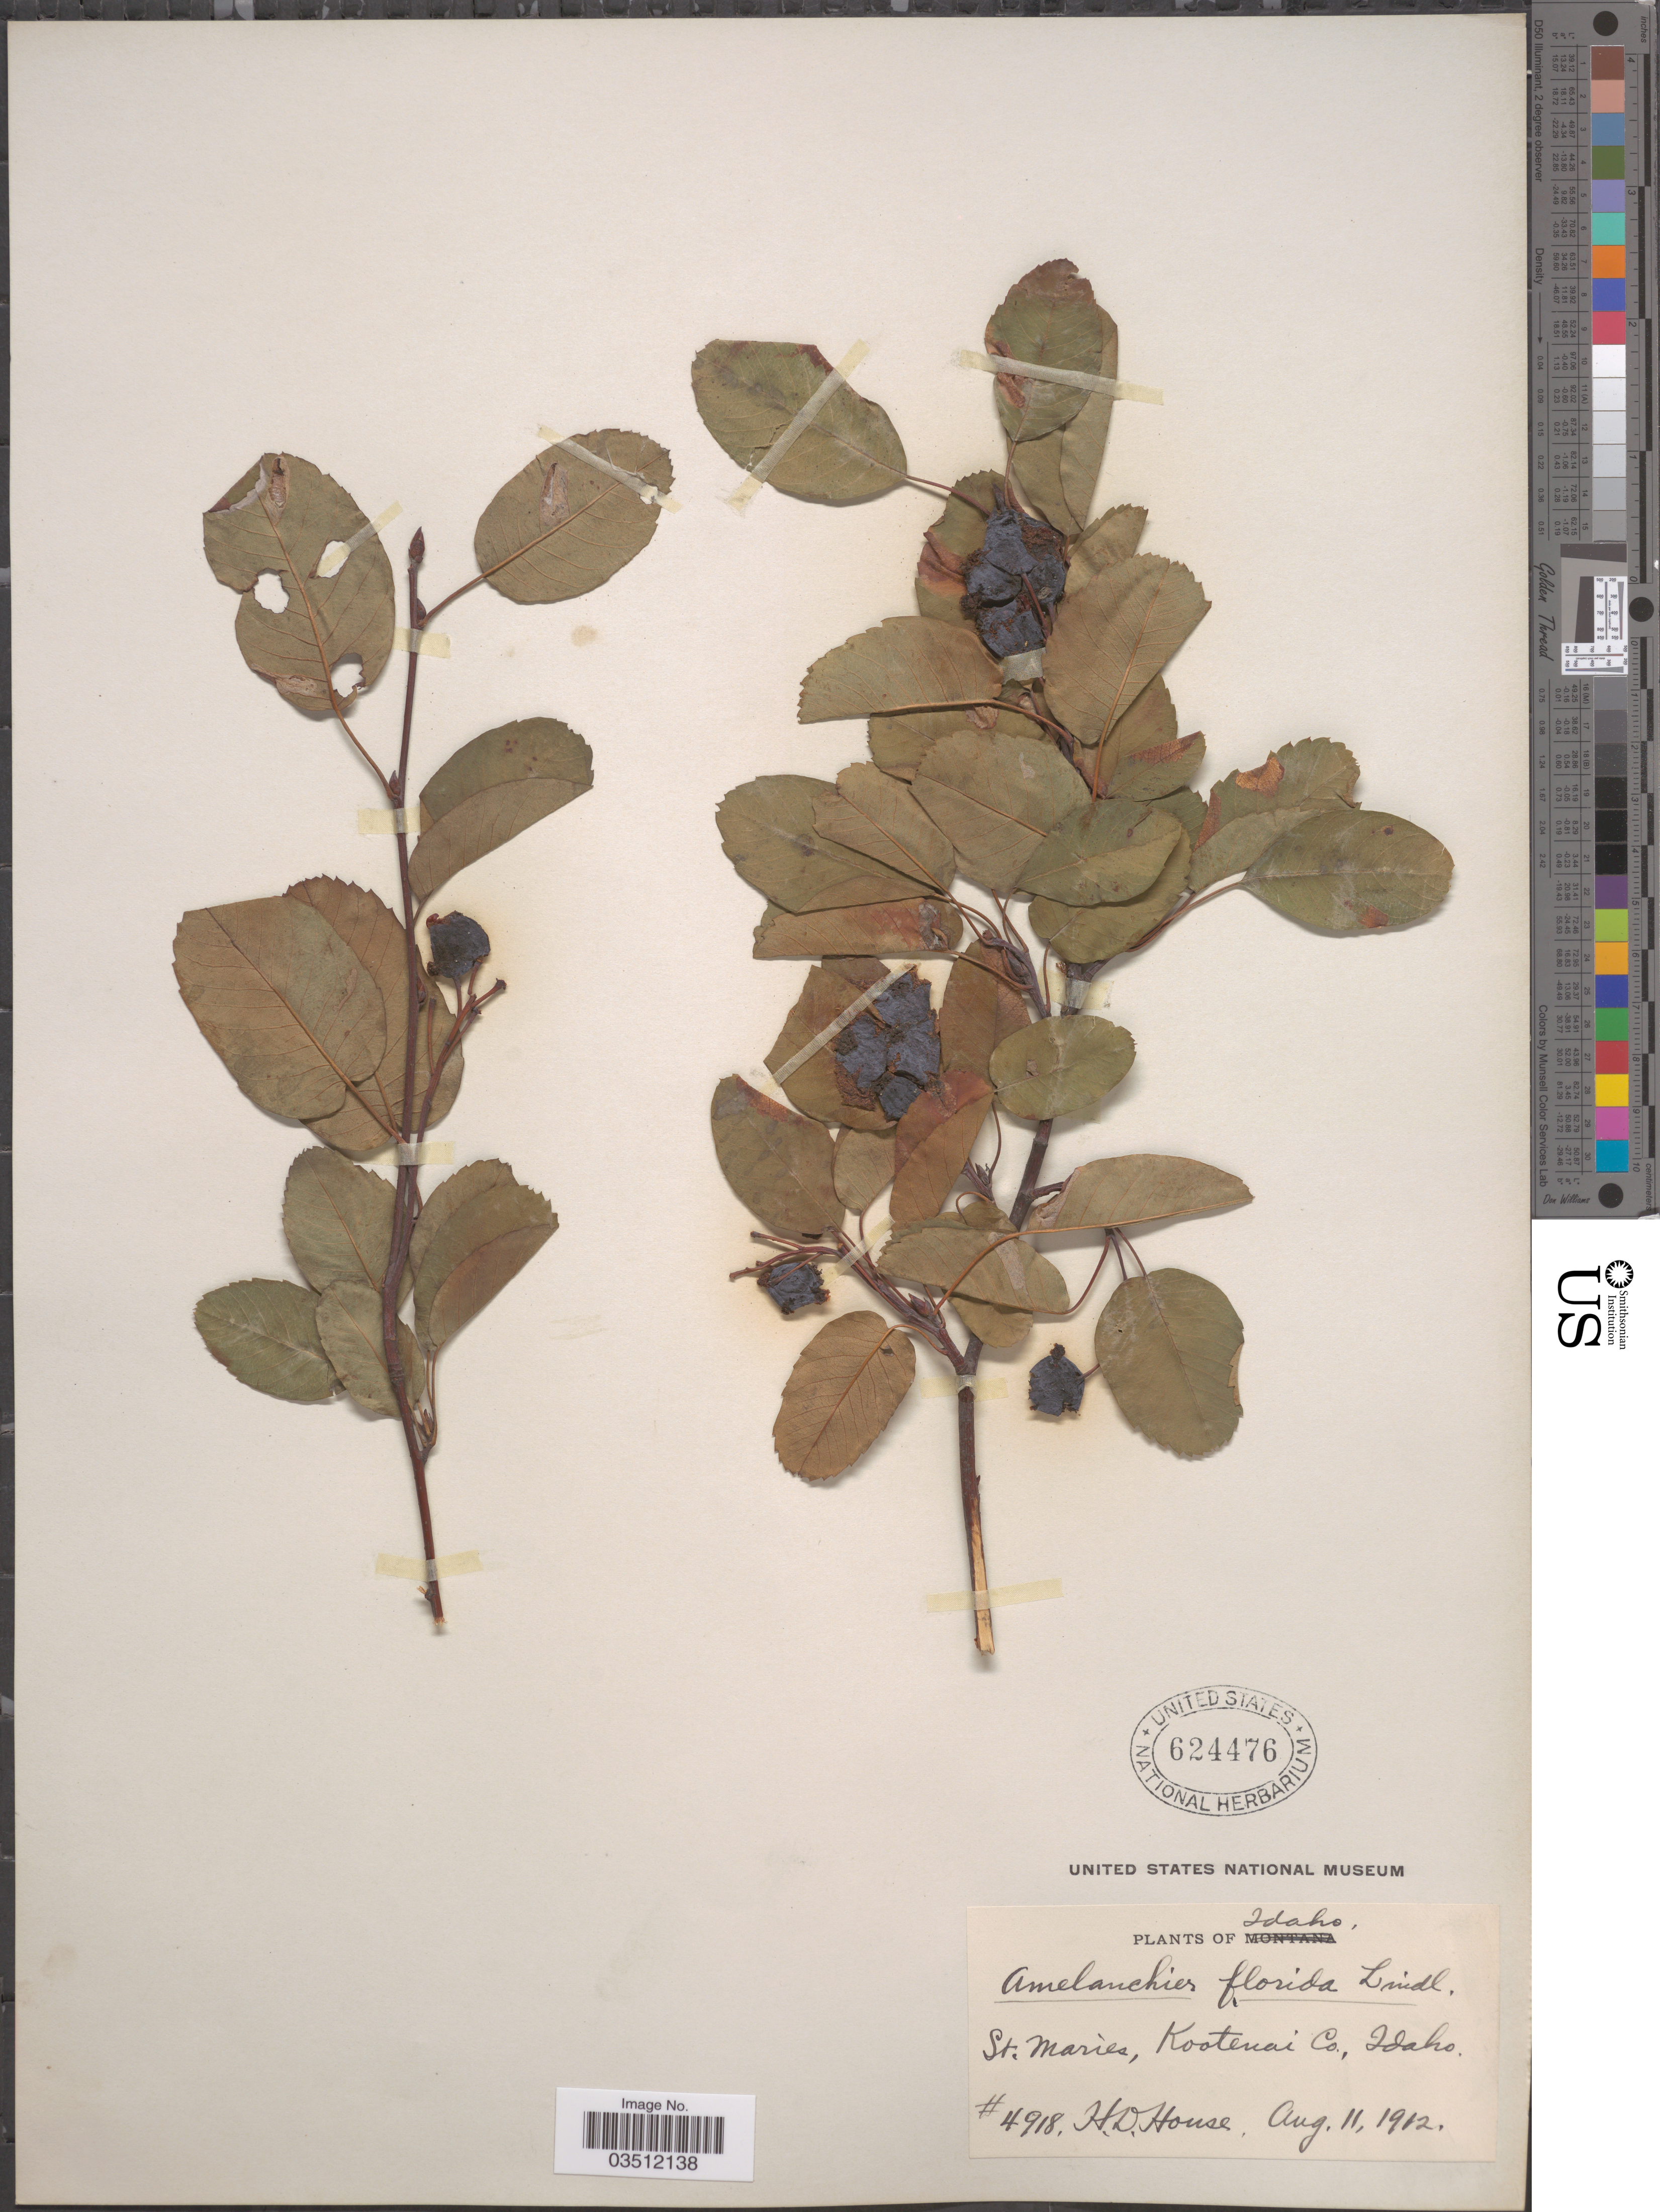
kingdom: Plantae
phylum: Tracheophyta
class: Magnoliopsida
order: Rosales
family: Rosaceae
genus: Amelanchier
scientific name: Amelanchier florida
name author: Lindl.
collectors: H. D. House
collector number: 4918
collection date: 1912-08-11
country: United States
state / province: Idaho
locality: St. Maries, Kootenai Co.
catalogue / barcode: US 624476